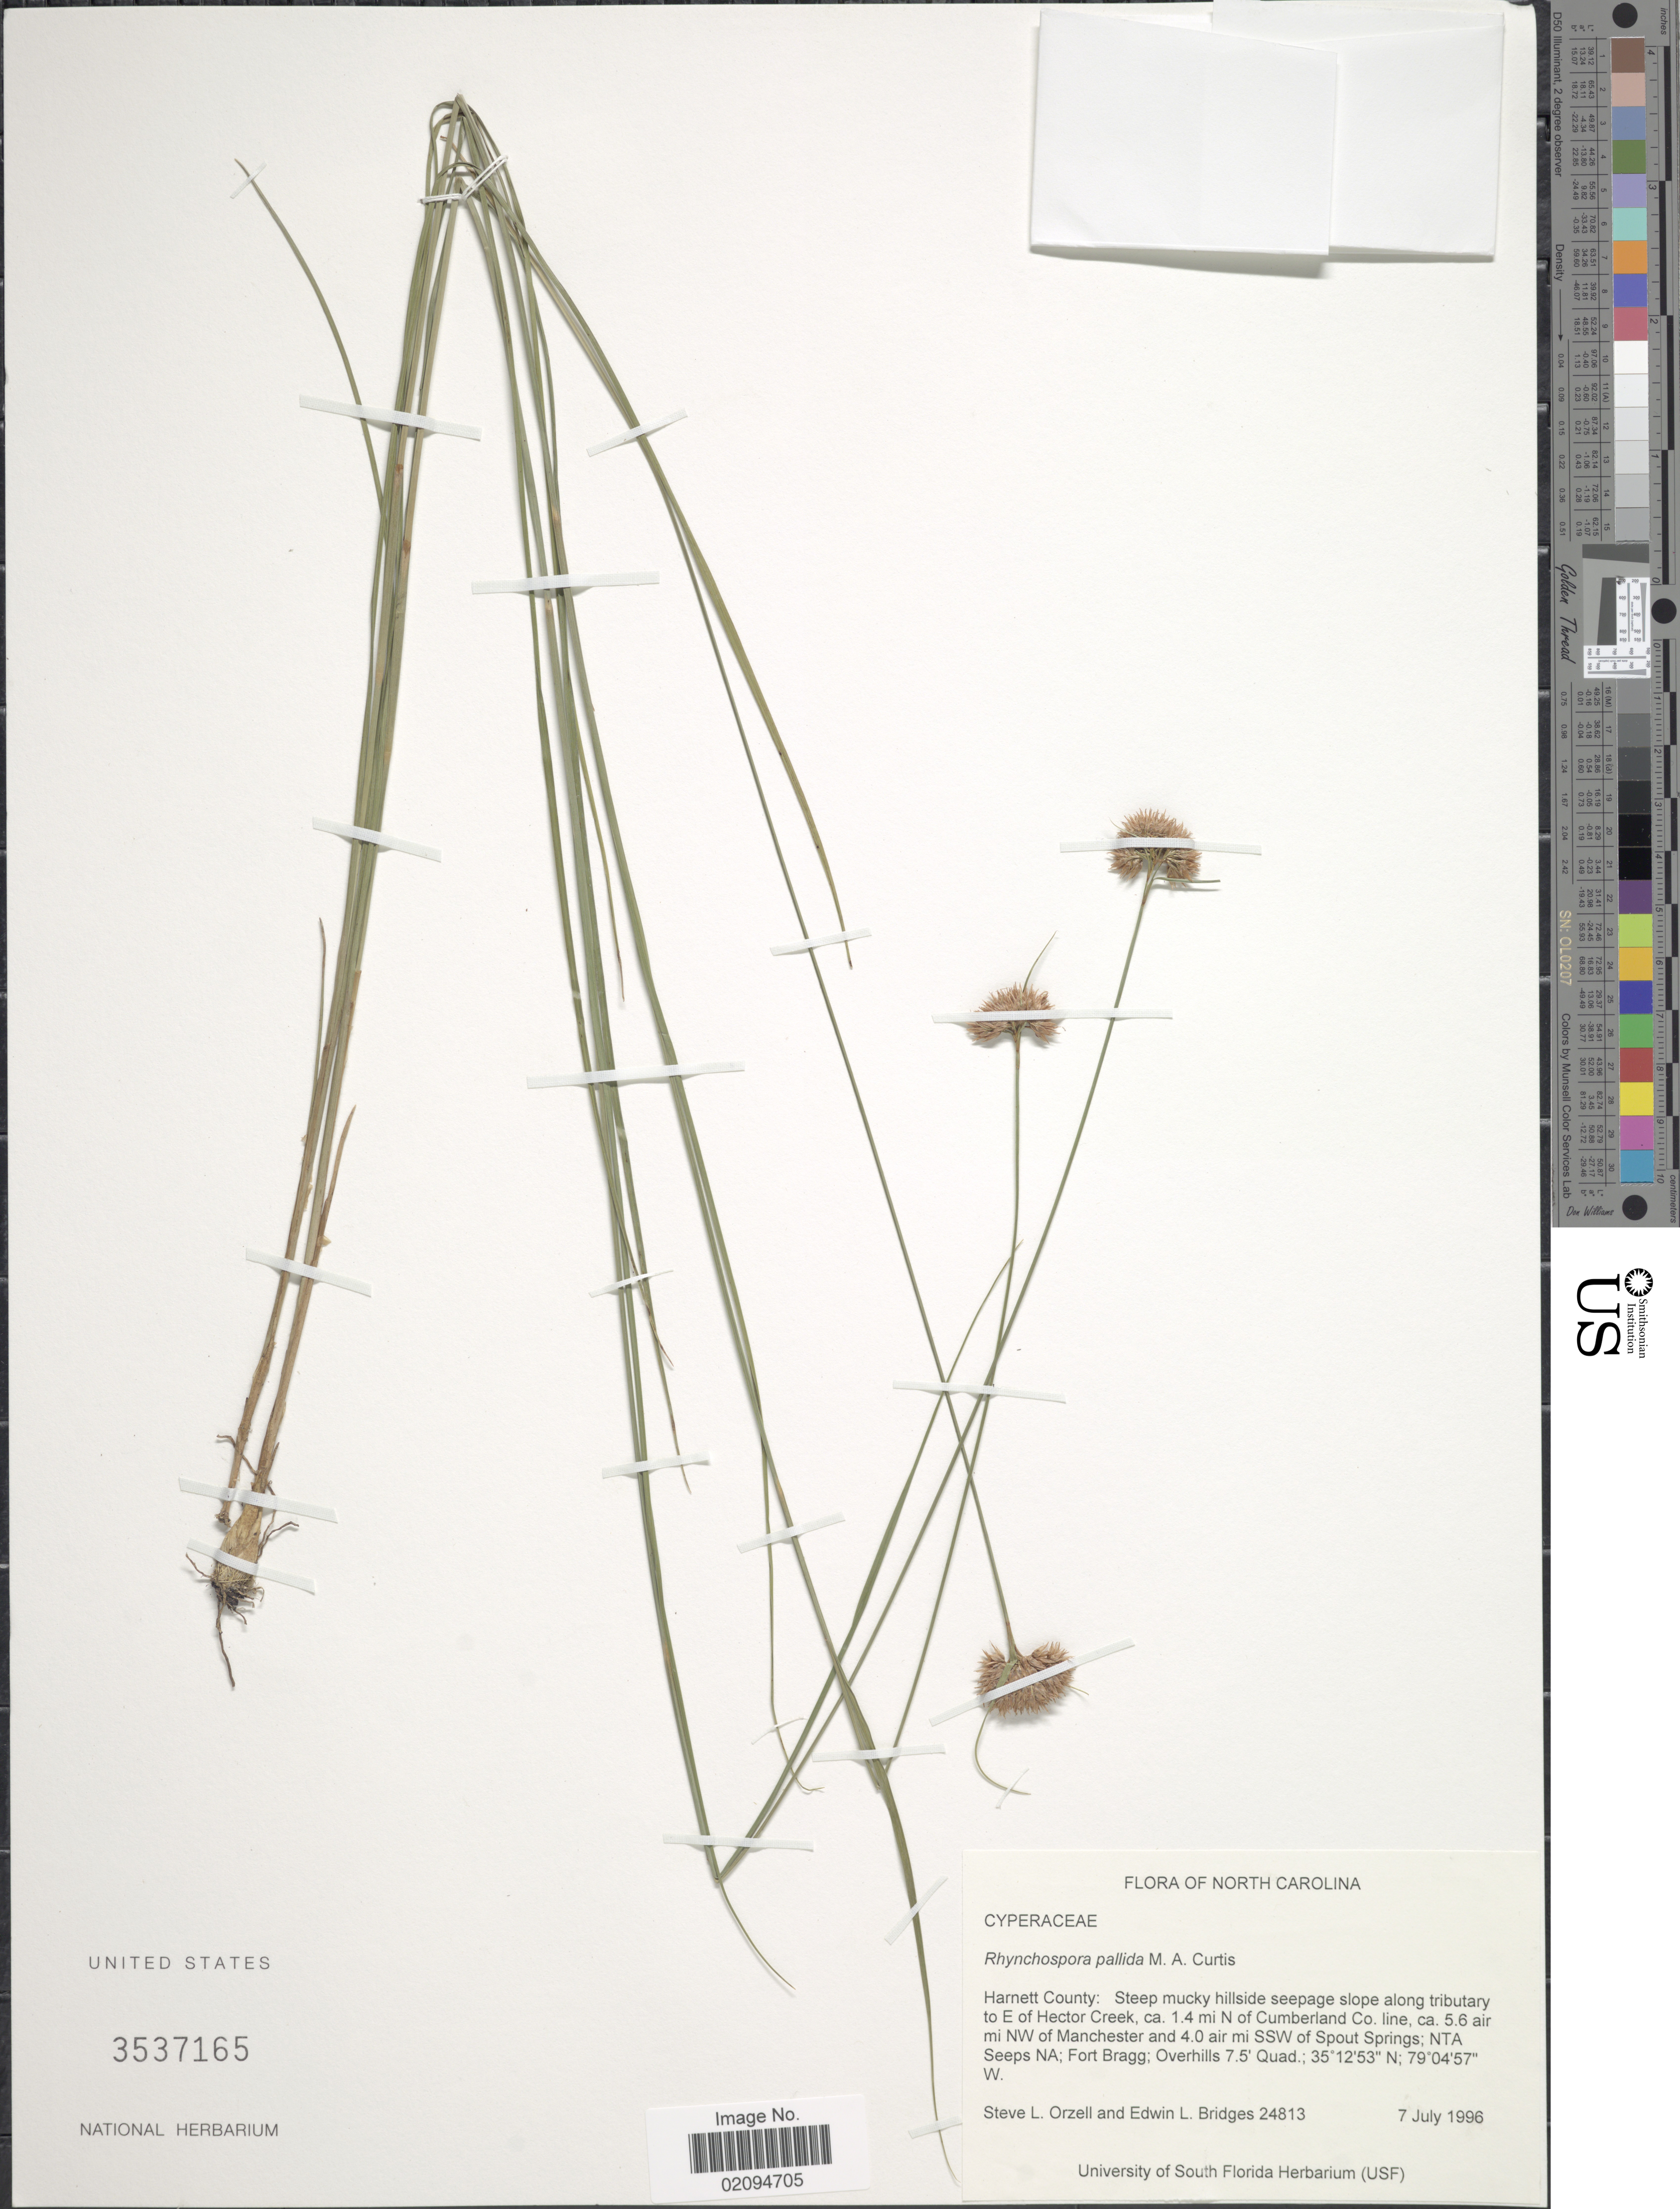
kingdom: Plantae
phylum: Tracheophyta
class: Liliopsida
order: Poales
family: Cyperaceae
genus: Rhynchospora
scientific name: Rhynchospora pallida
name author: M.A. Curtis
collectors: S. Orzell & E. Bridges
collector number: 24813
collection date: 1996-07-07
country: United States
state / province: North Carolina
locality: Harnett County.: along tributary to E. of Hector Creek, ca. 1.4 mi N of Cumberland Co. line, ca. 5.6 air mi NW of Manchester and 4.0 air mi SSW of Spout Springs; NTA Seeps NA; Fort Bragg; Overhills 7.5 Quad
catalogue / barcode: US 3537165